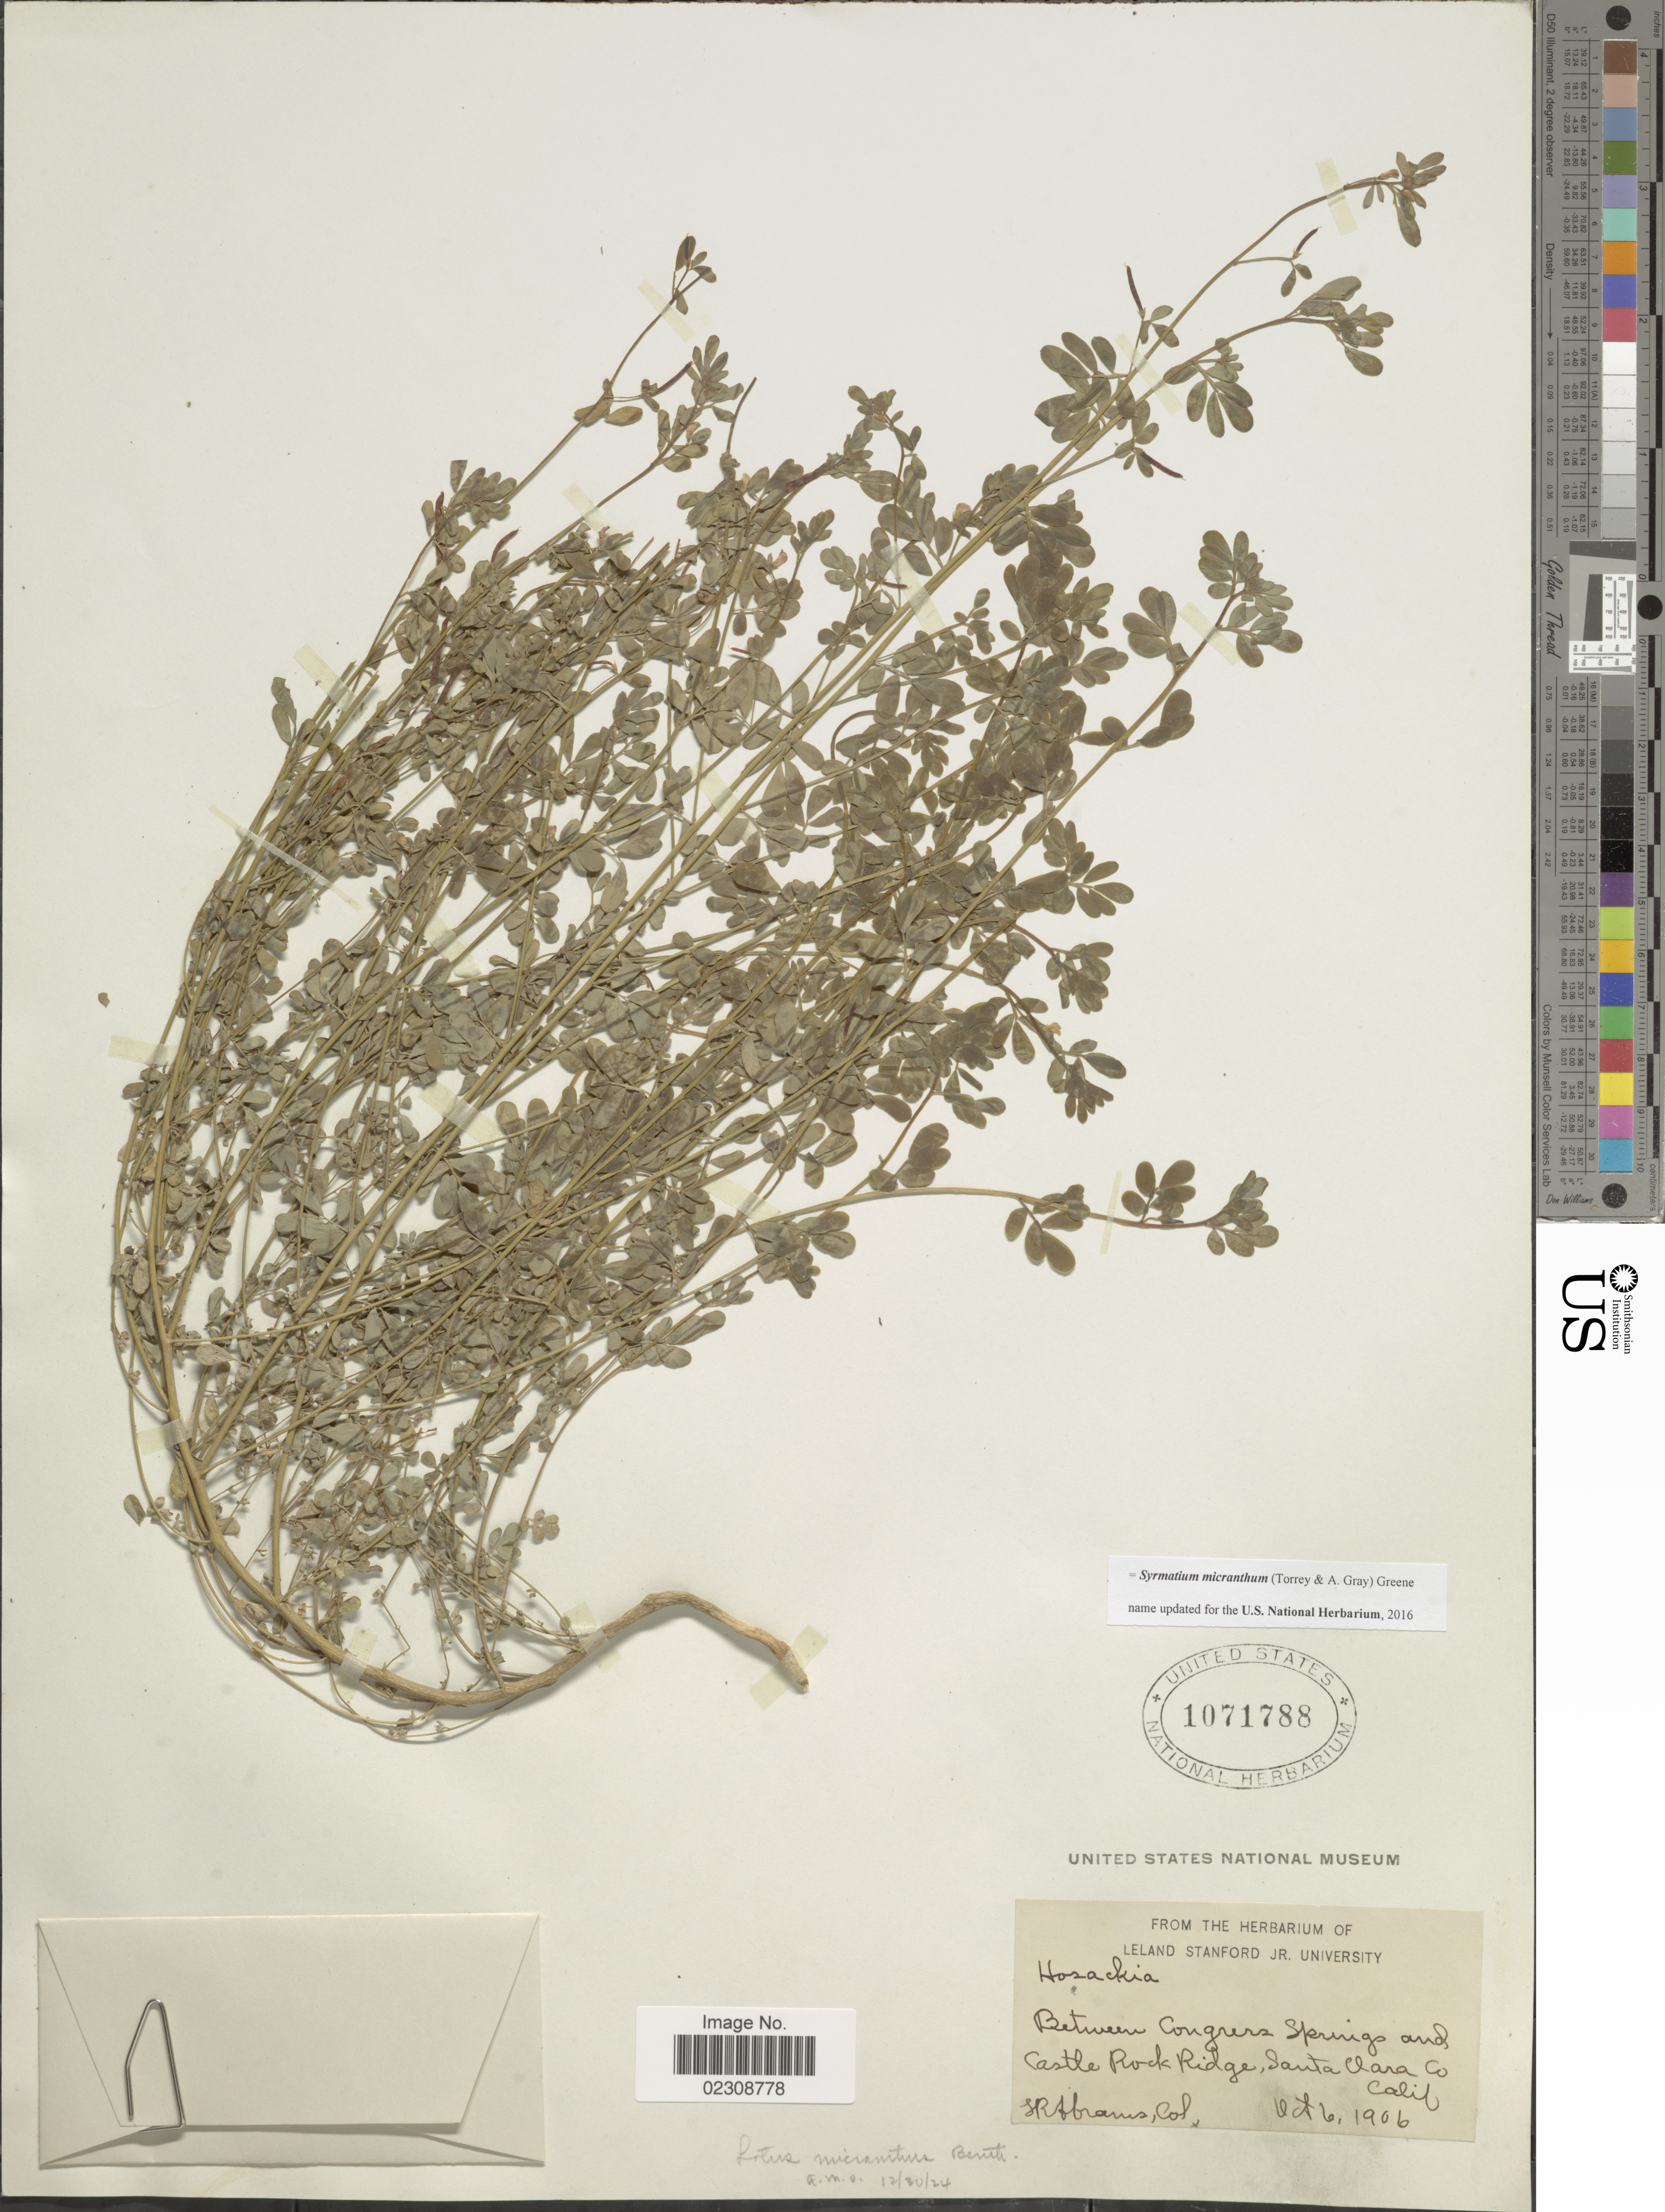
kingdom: Plantae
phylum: Tracheophyta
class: Magnoliopsida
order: Fabales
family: Fabaceae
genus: Syrmatium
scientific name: Syrmatium micranthum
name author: (Torr. & A. Gray) Greene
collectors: L. Abrams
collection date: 1906-10-06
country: United States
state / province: California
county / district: Santa Clara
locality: Between Congress Springs and Castle Rock Ridge, Santa Clara Co.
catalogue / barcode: US 1071788